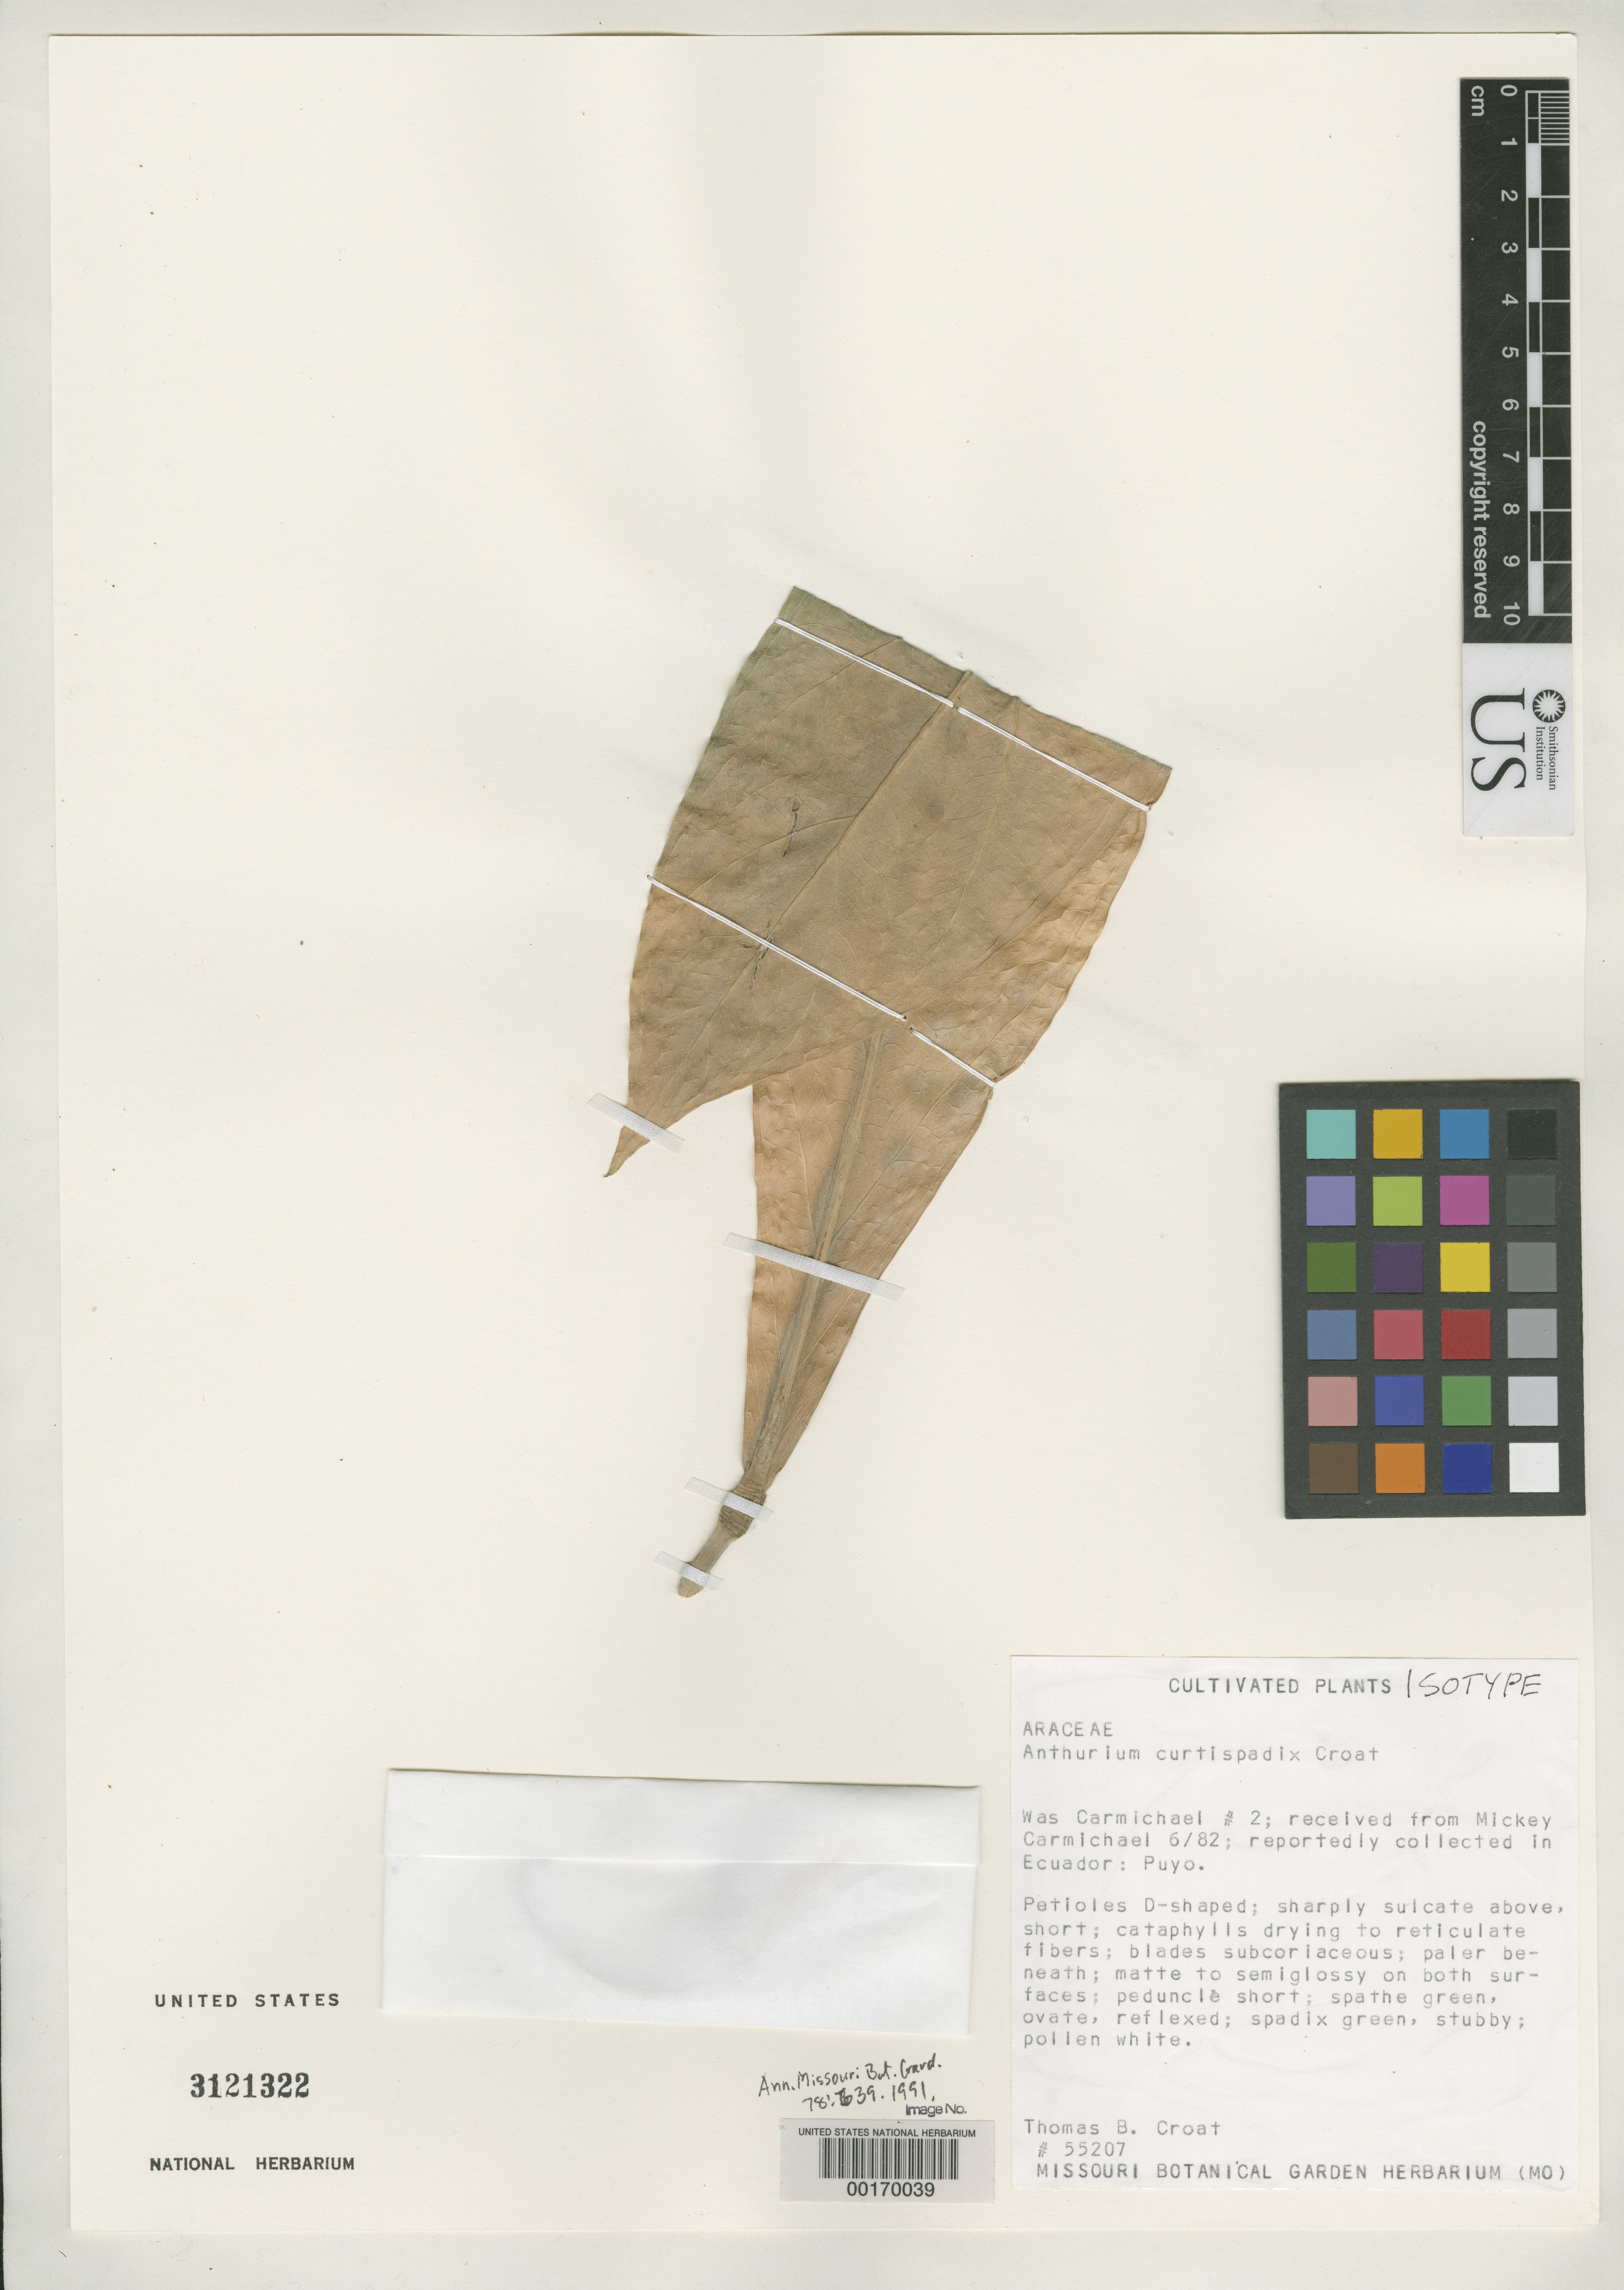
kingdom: Plantae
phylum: Tracheophyta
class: Liliopsida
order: Alismatales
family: Araceae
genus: Anthurium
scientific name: Anthurium curtispadix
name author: Croat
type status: Isotype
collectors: T. B. Croat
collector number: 55207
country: Ecuador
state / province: Pastaza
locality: Puyo.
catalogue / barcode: US 3121322